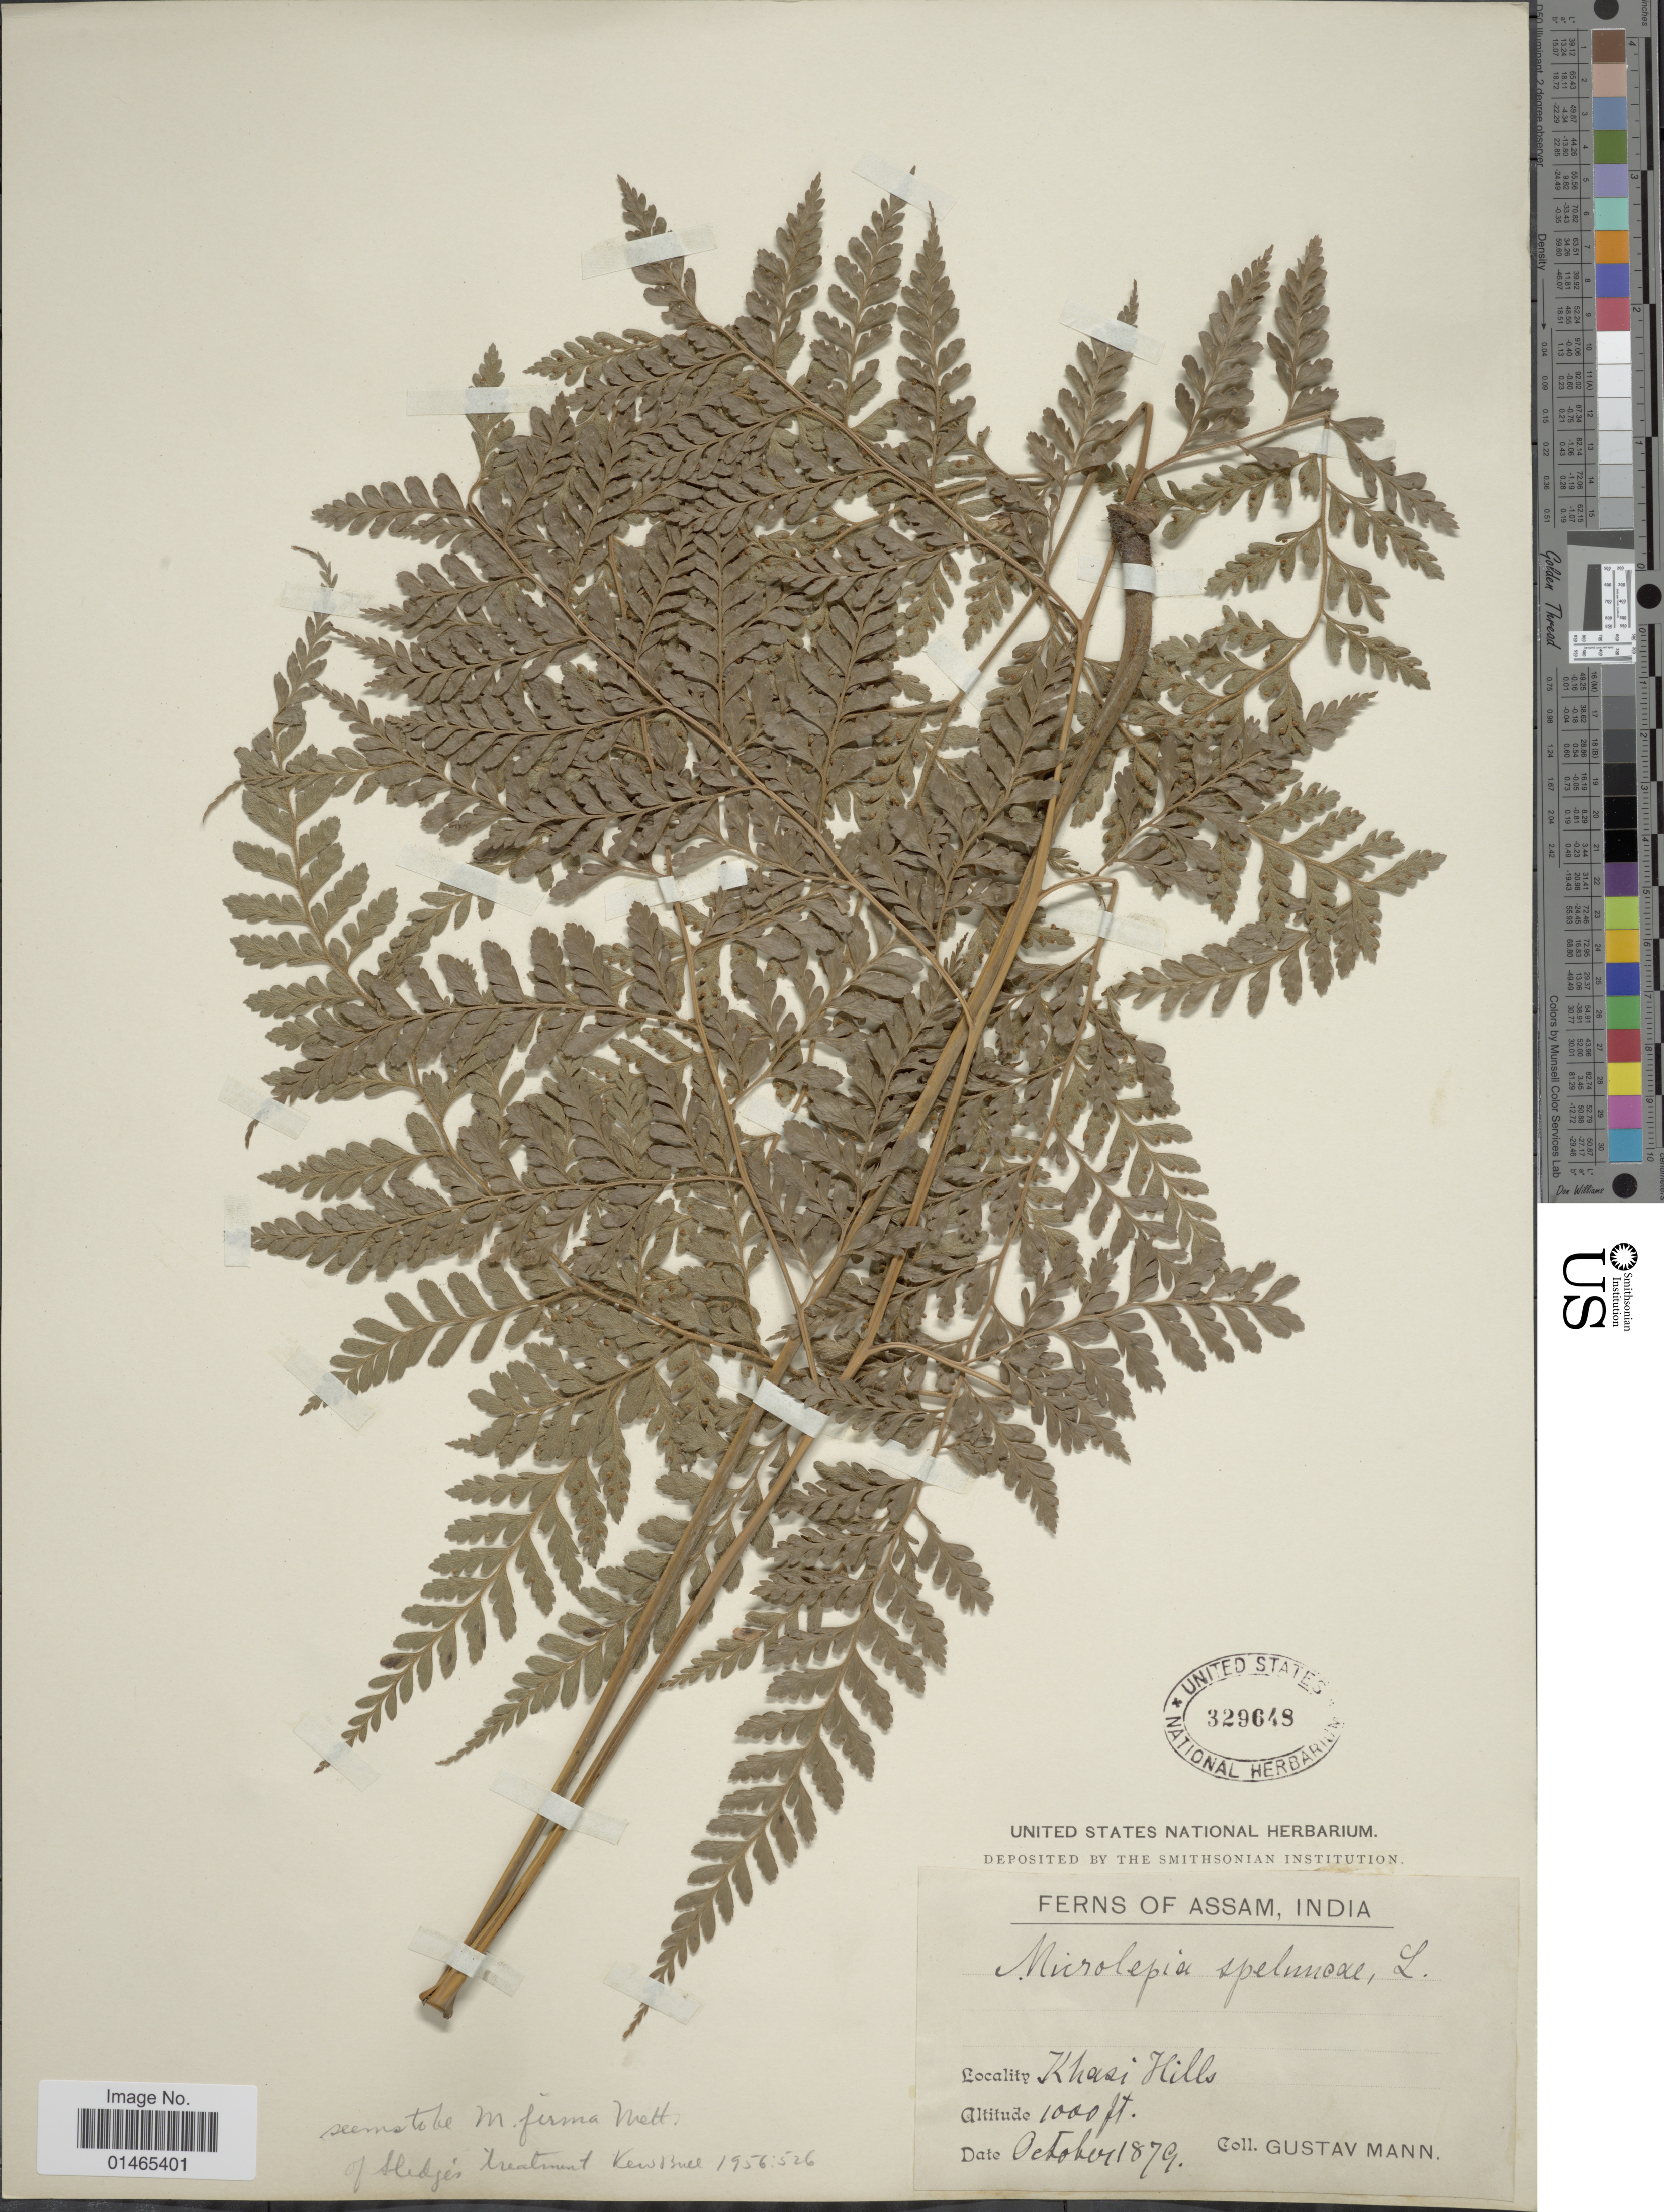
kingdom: Plantae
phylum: Tracheophyta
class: Polypodiopsida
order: Polypodiales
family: Dennstaedtiaceae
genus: Microlepia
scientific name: Microlepia dubia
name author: (Roxb.) C.V. Morton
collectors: G. Mann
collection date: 1879-10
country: India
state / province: Meghalaya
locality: Khasi Hills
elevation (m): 305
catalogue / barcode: US 329648